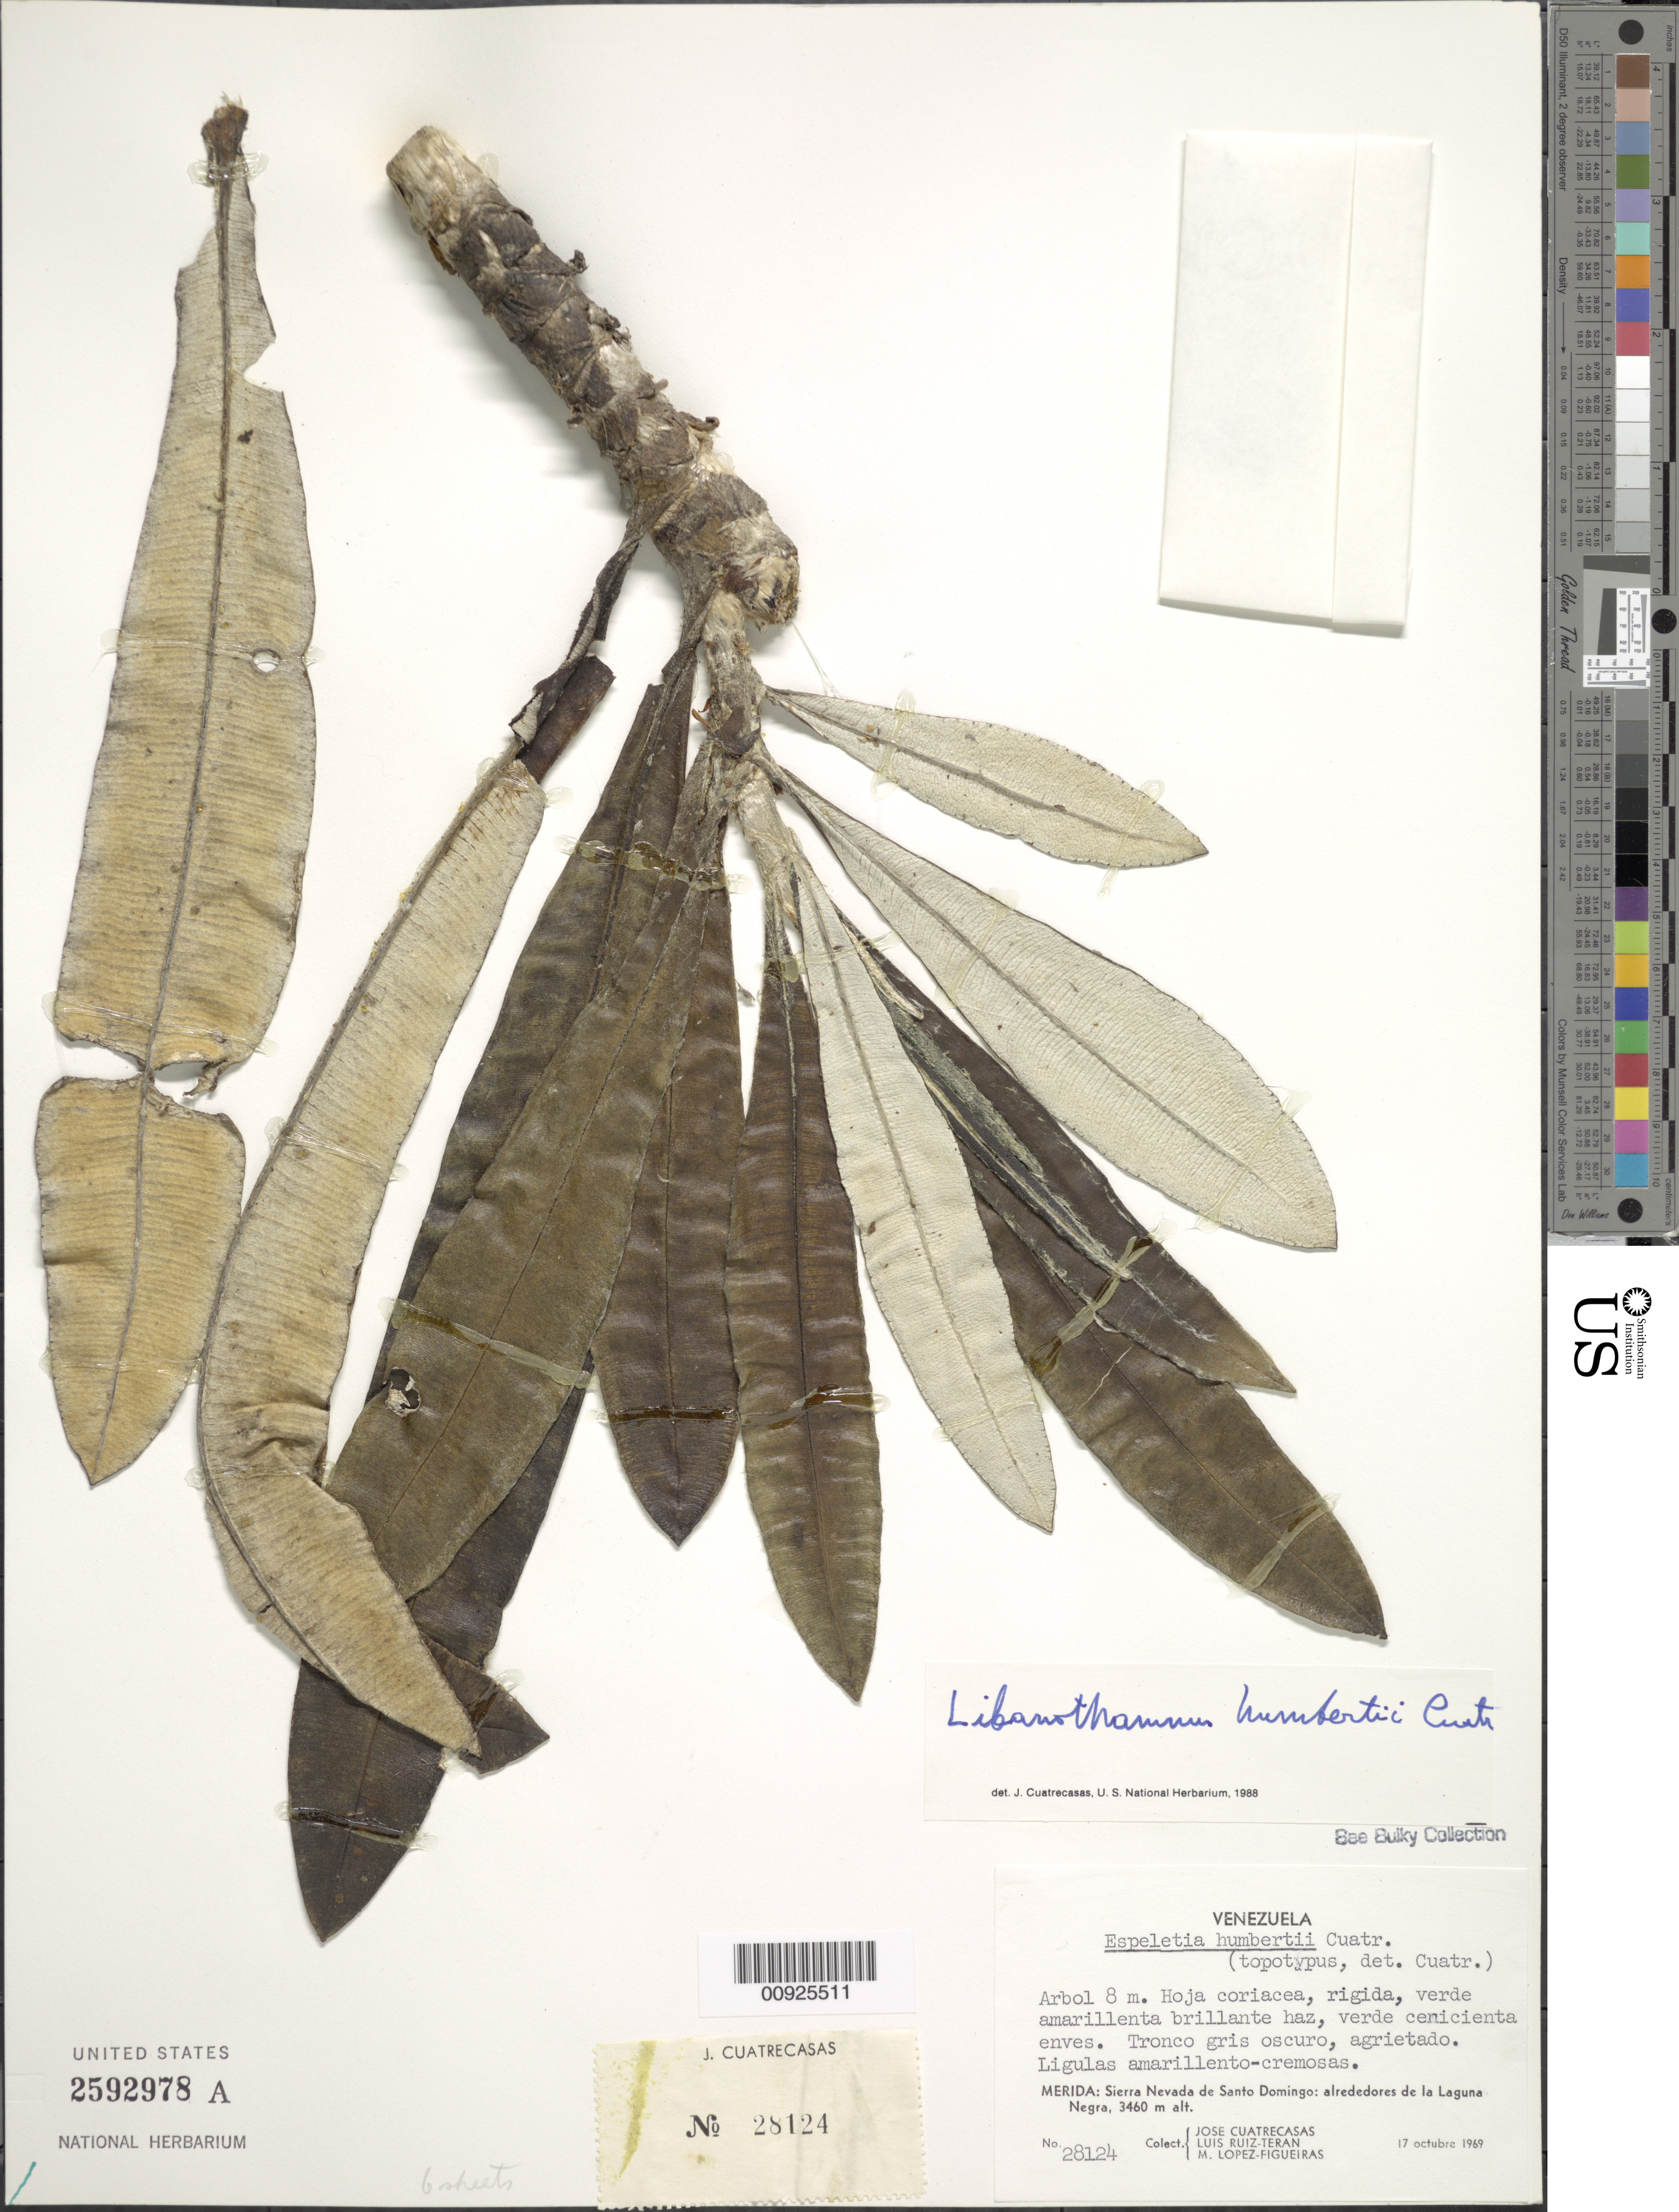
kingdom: Plantae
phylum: Tracheophyta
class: Magnoliopsida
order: Asterales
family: Asteraceae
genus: Libanothamnus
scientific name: Libanothamnus occultus subsp. humbertii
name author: (Cuatrec.) Cuatrec.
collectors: J. Cuatrecasas, L. E. Ruíz-Terán & M. López Figueiras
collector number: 28124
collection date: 1969-10-17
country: Venezuela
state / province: Mérida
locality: Sierra de Santo Domingo, Laguna Negra (southeast of Laguna de Mucubají)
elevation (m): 3460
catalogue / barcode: US 2592978